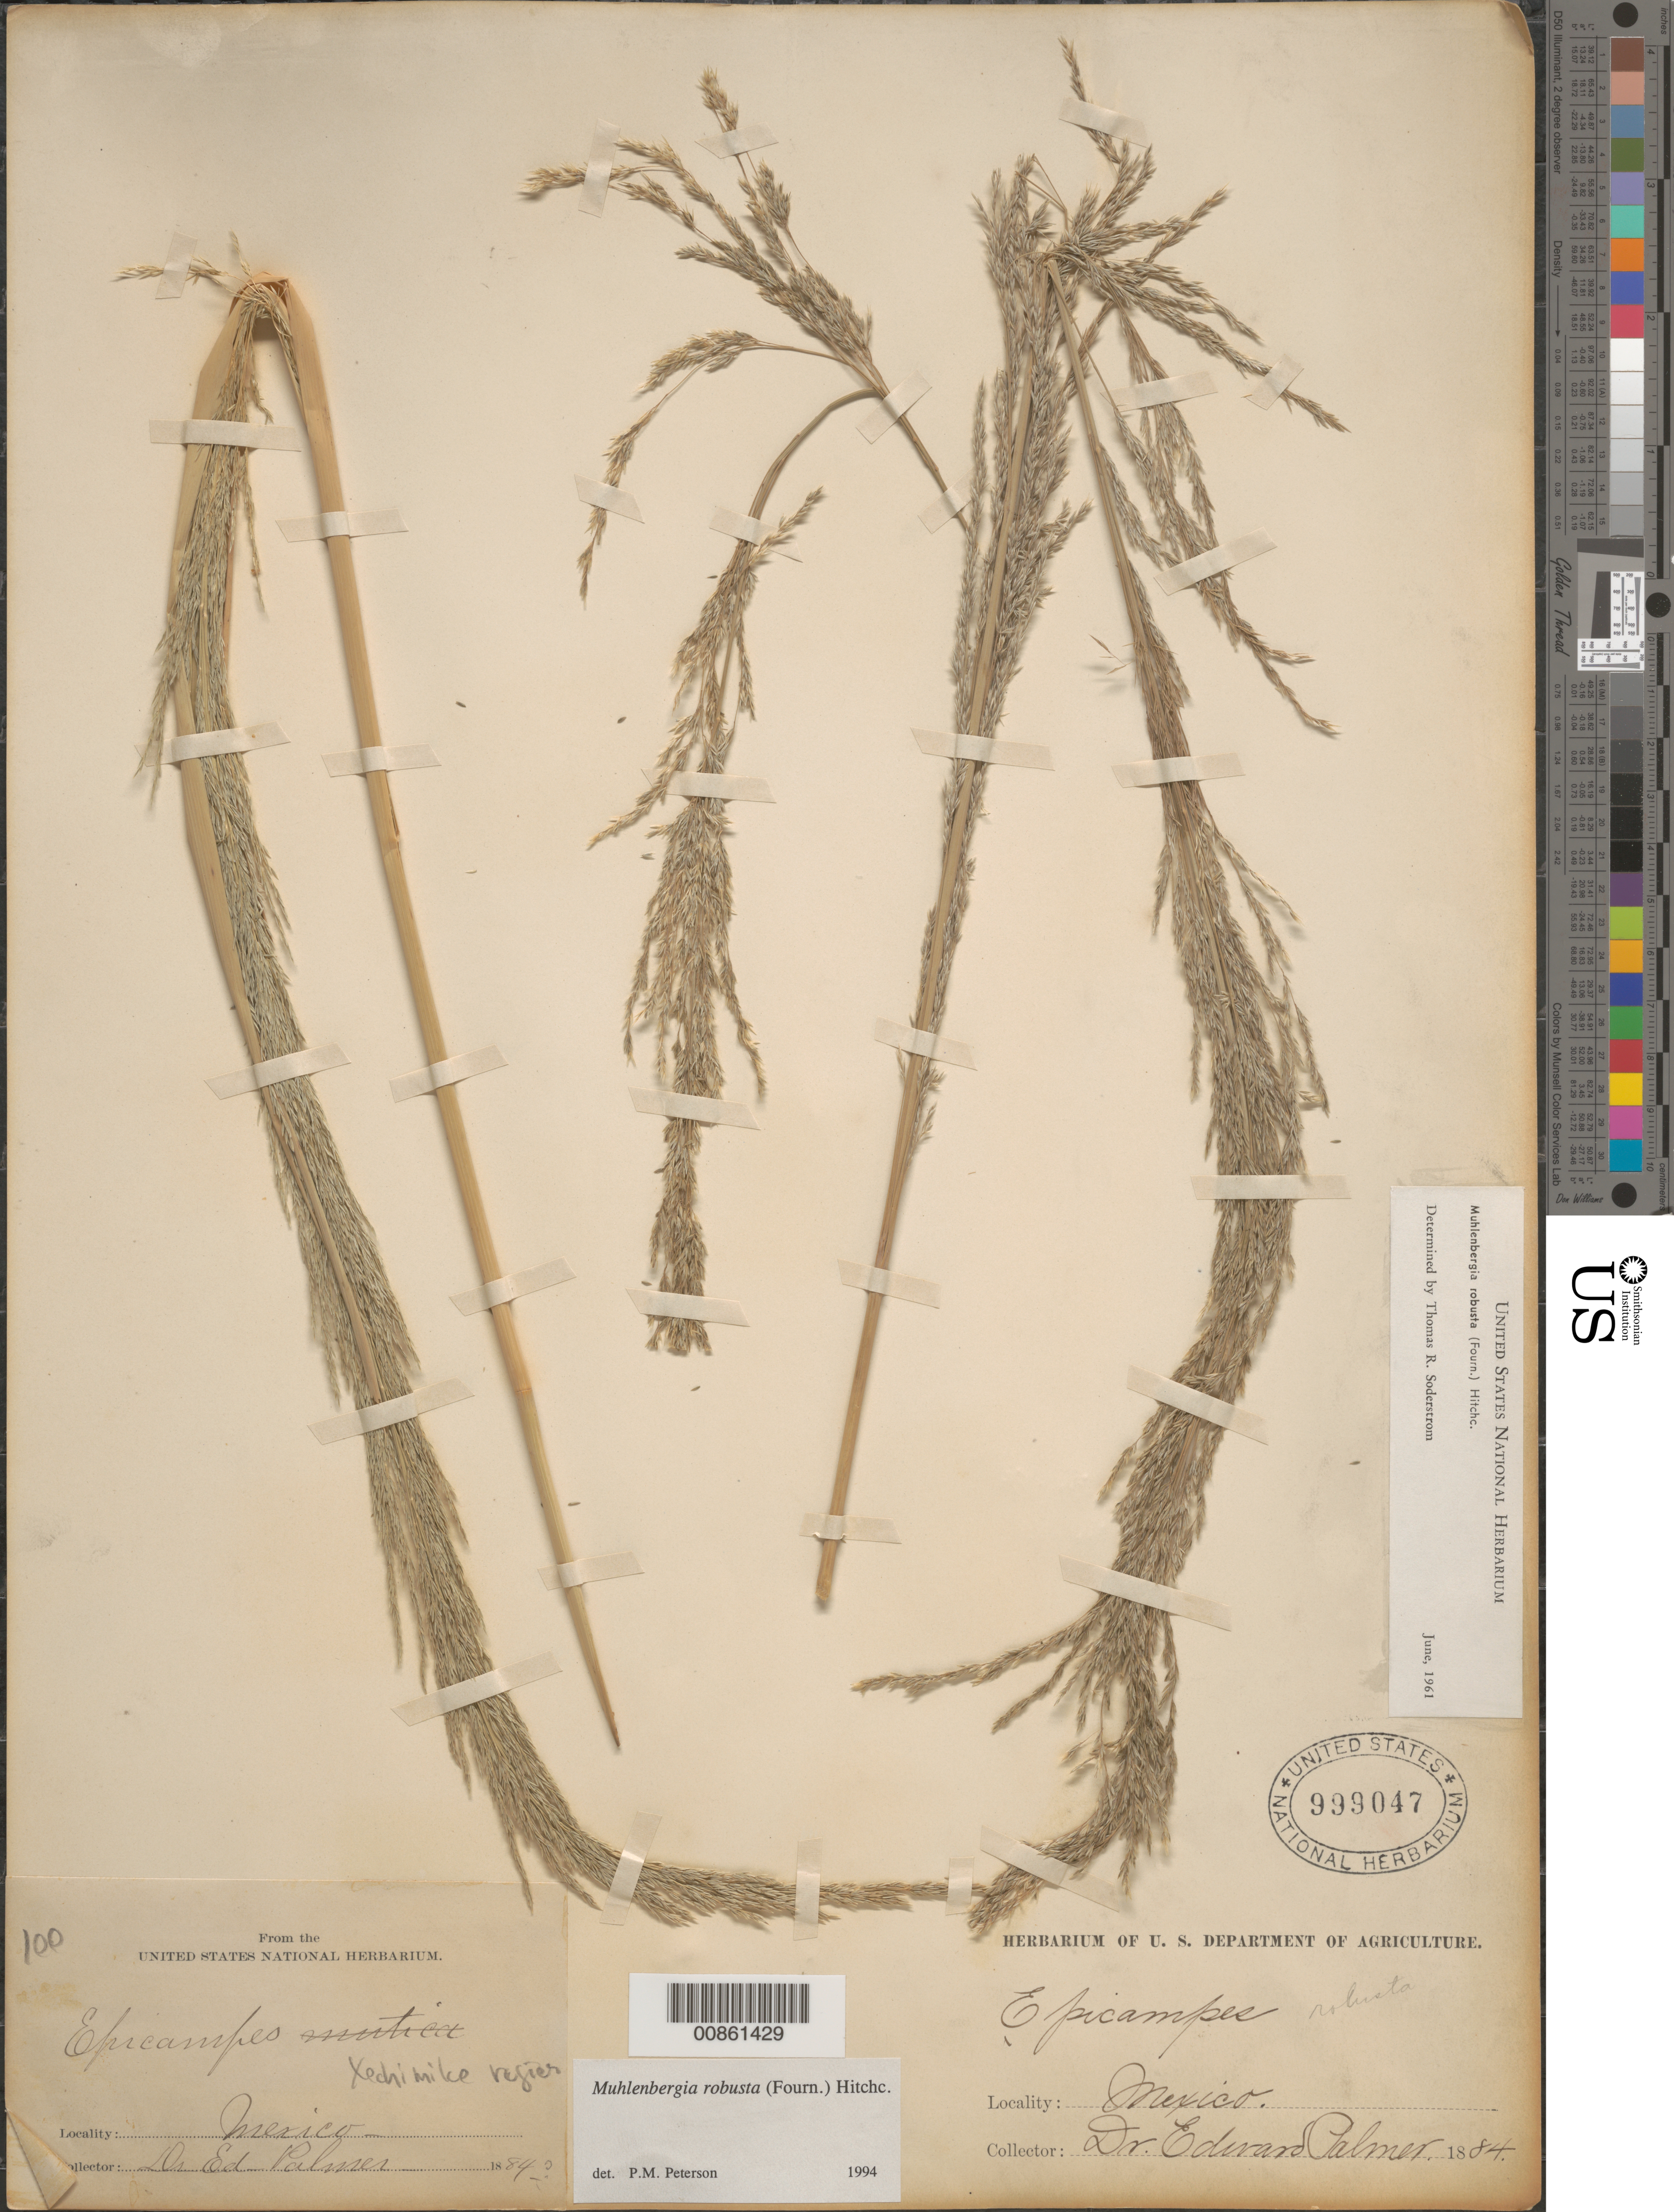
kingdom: Plantae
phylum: Tracheophyta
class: Liliopsida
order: Poales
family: Poaceae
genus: Muhlenbergia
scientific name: Muhlenbergia robusta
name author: (E. Fourn.) Hitchc.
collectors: E. Palmer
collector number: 100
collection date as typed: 1885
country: Mexico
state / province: Distrito Federal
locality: Xochimilco, vicinity of México, deleg. Xochimilco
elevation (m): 2200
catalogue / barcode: US 999047